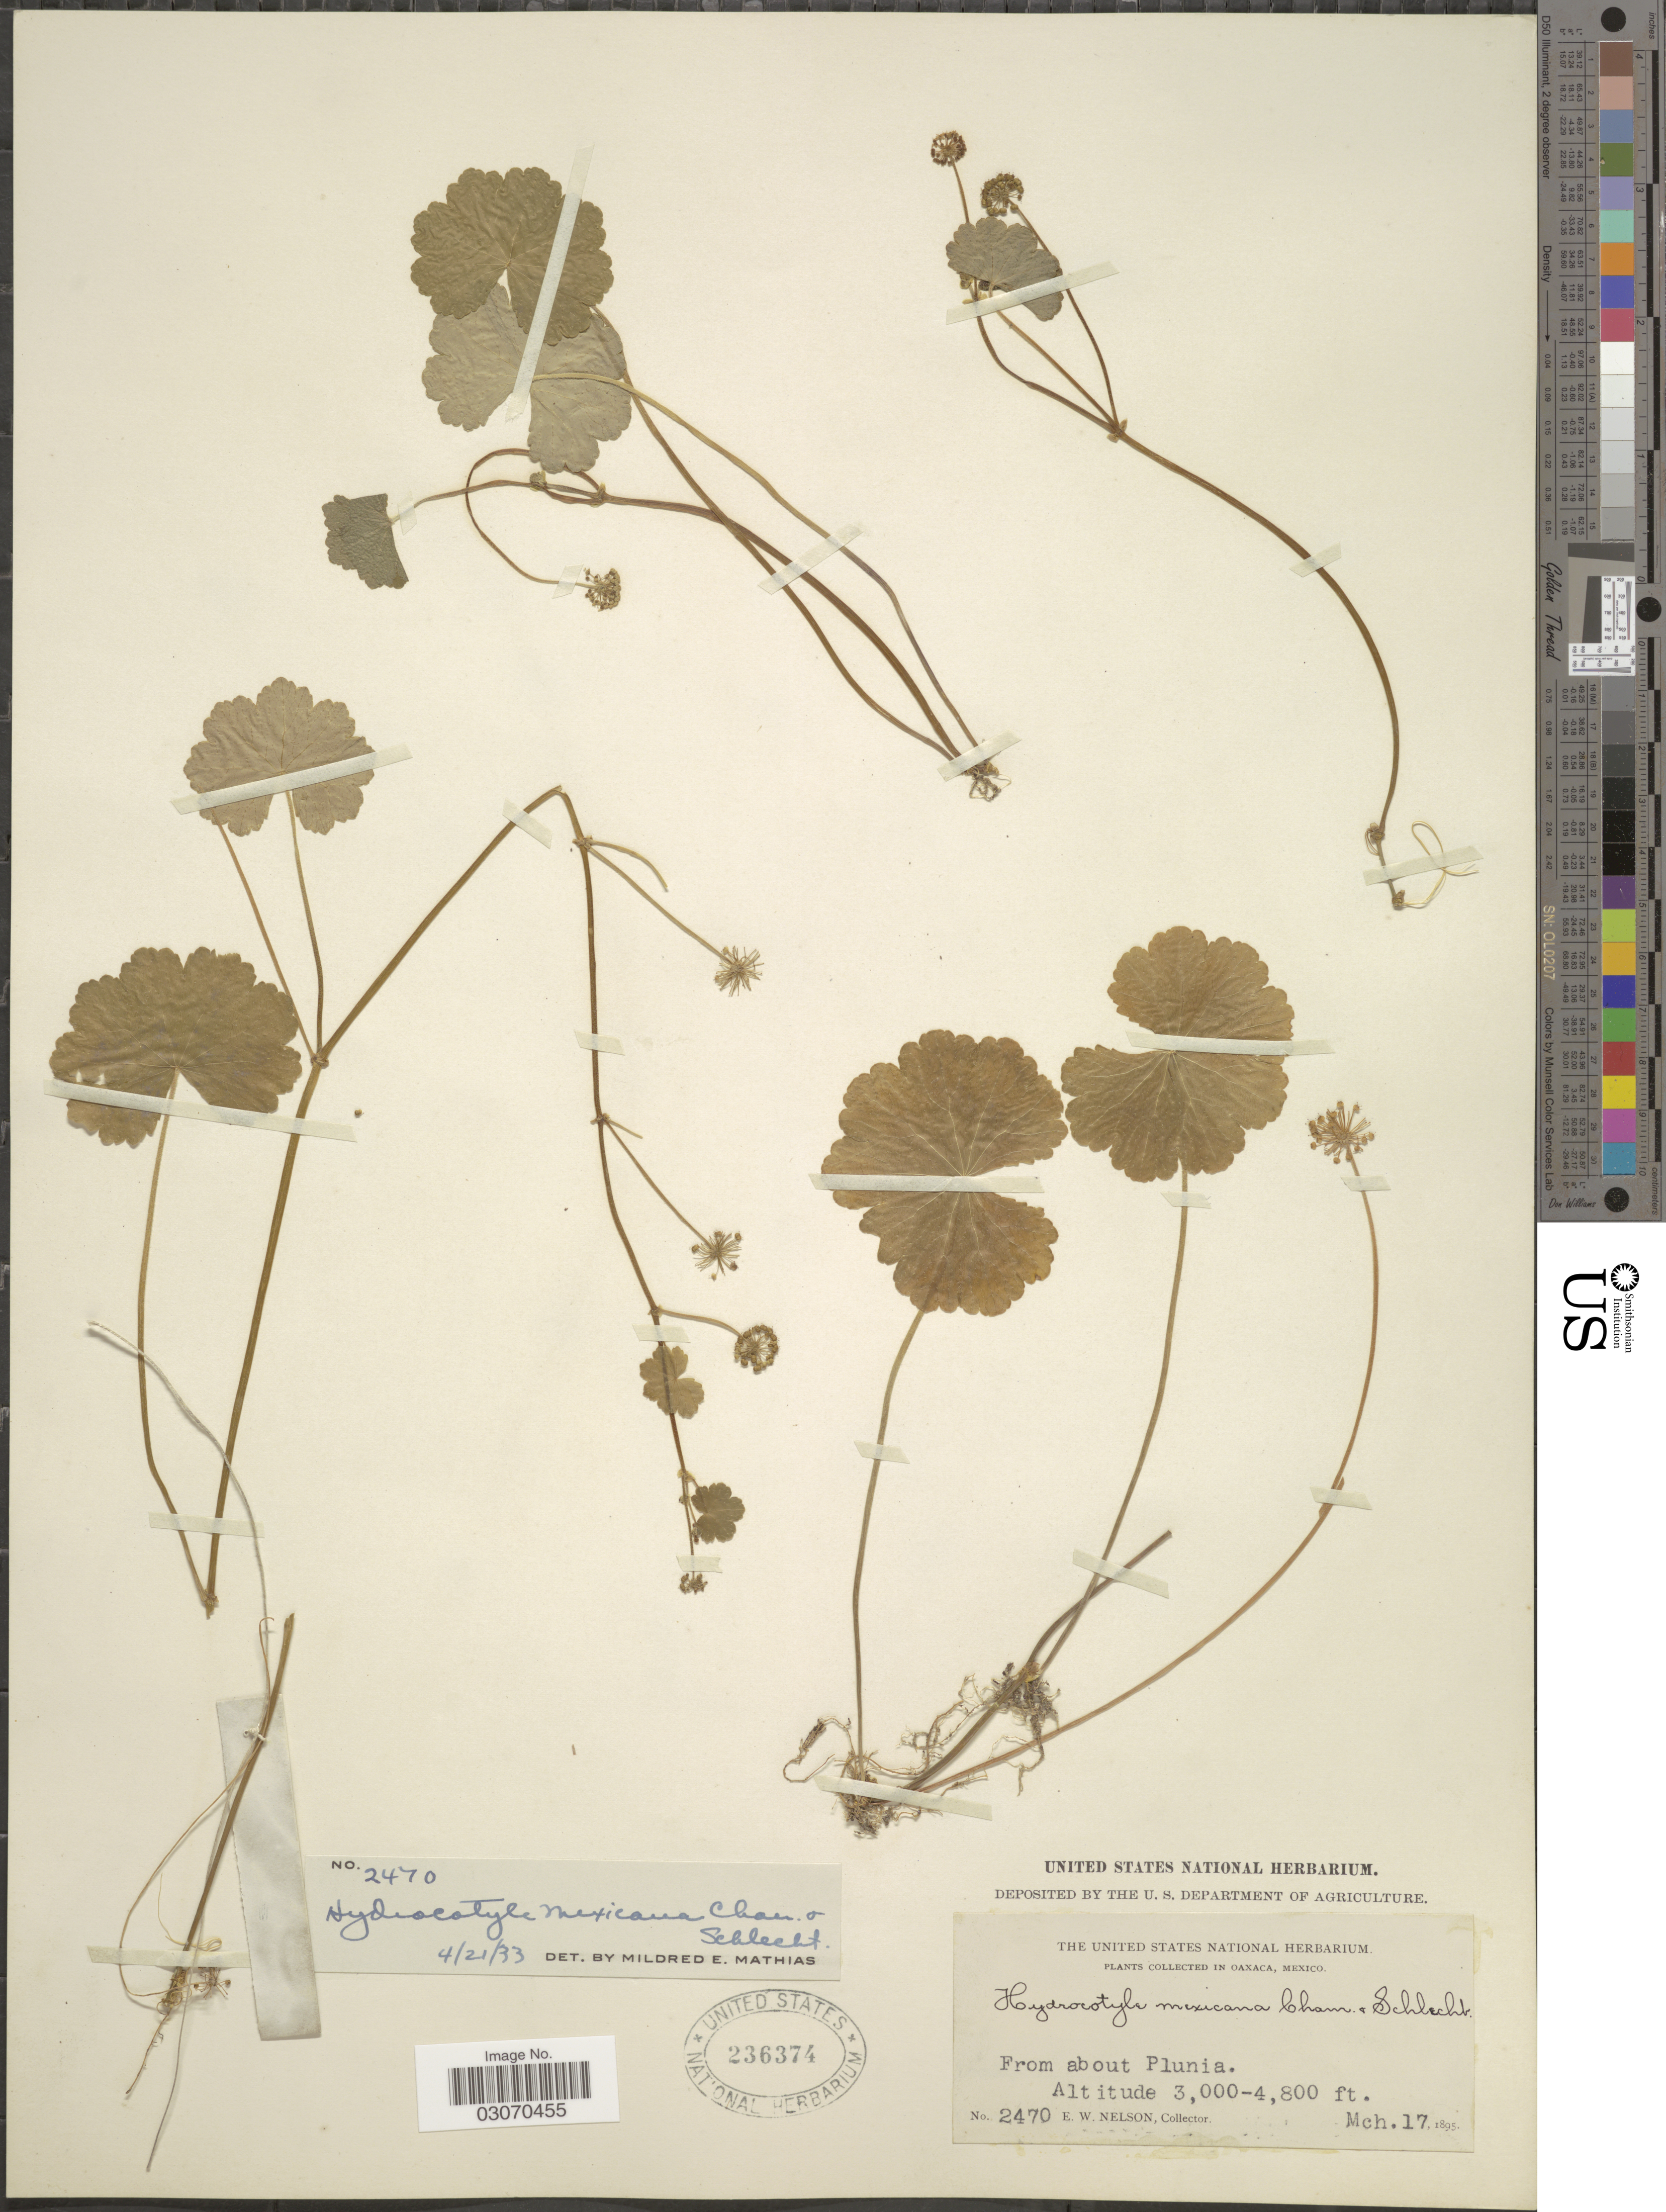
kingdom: Plantae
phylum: Tracheophyta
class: Magnoliopsida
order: Apiales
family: Araliaceae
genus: Hydrocotyle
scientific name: Hydrocotyle mexicana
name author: Schltdl. & Cham.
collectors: E. W. Nelson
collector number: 2470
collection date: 1895-03-17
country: Mexico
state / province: Oaxaca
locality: From about Plunia.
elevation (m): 914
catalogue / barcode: US 236374